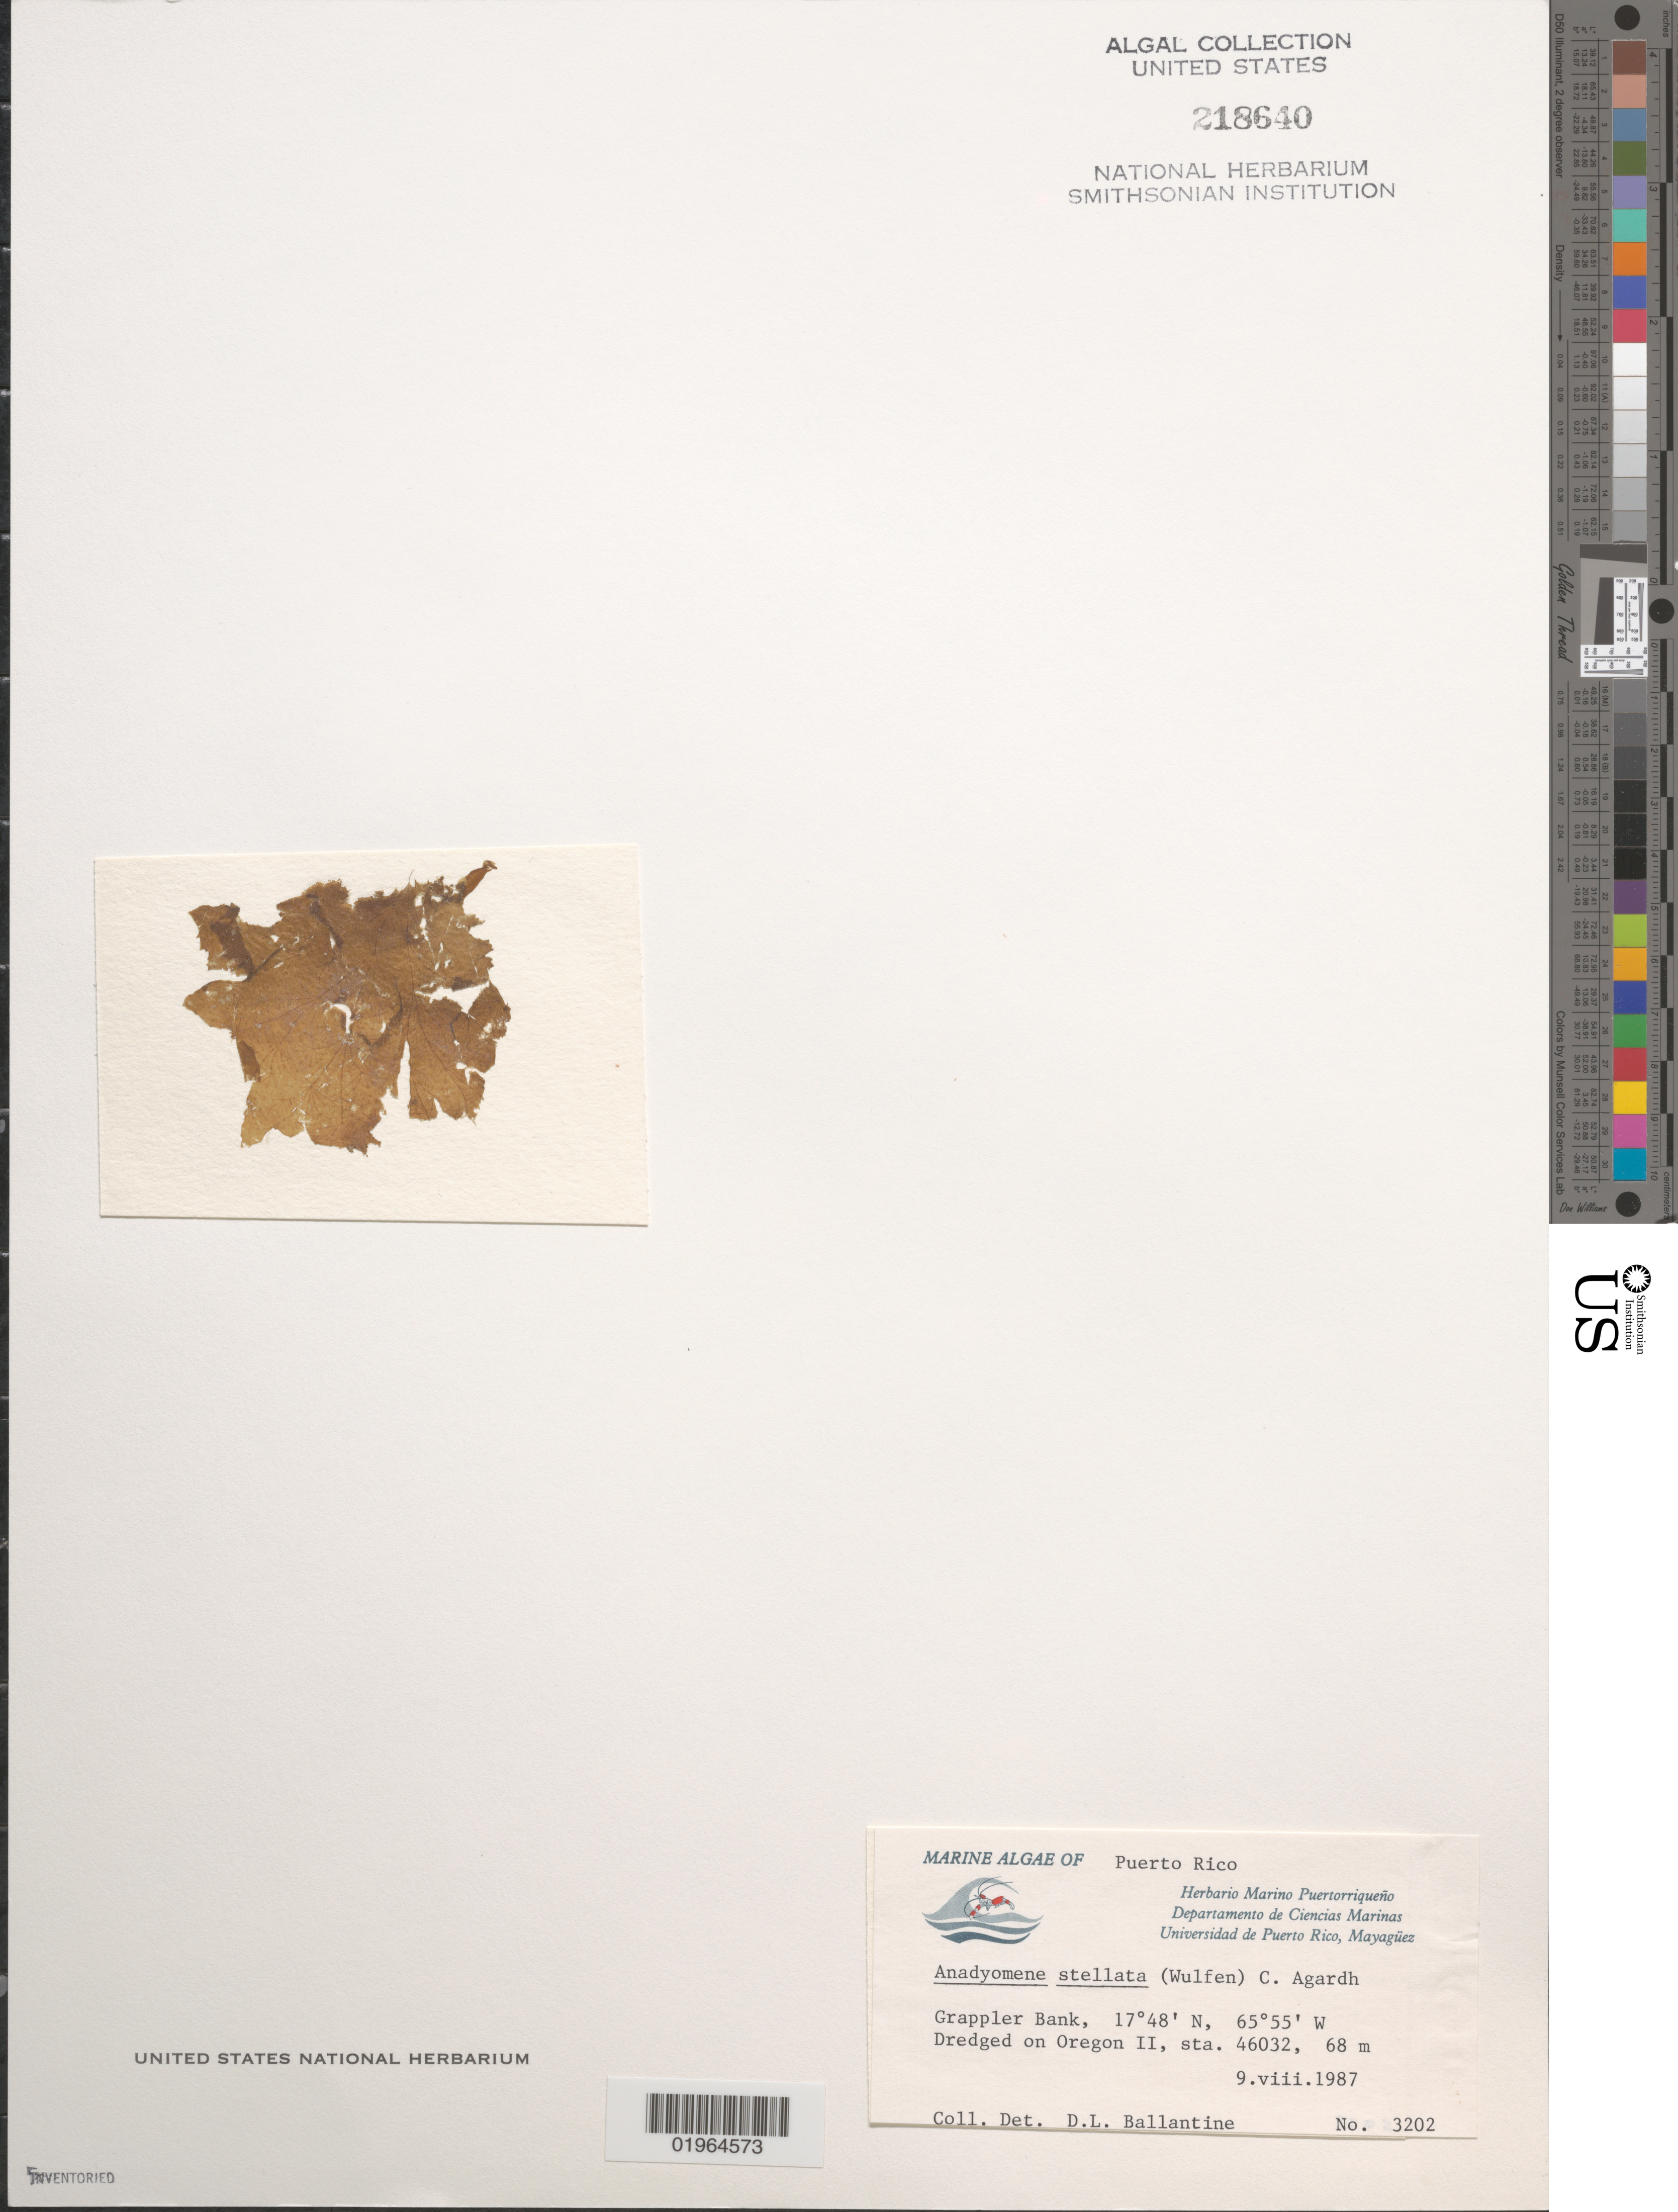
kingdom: Plantae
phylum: Chlorophyta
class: Ulvophyceae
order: Cladophorales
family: Anadyomenaceae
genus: Anadyomene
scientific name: Anadyomene stellata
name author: (Wulfen) C. Agardh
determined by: Ballantine, D. L.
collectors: D.L. Ballantine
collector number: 3202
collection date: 1987-08-09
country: Puerto Rico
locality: Grappler Bank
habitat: Dredged on Oregon II, sta 46032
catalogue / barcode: US 218640